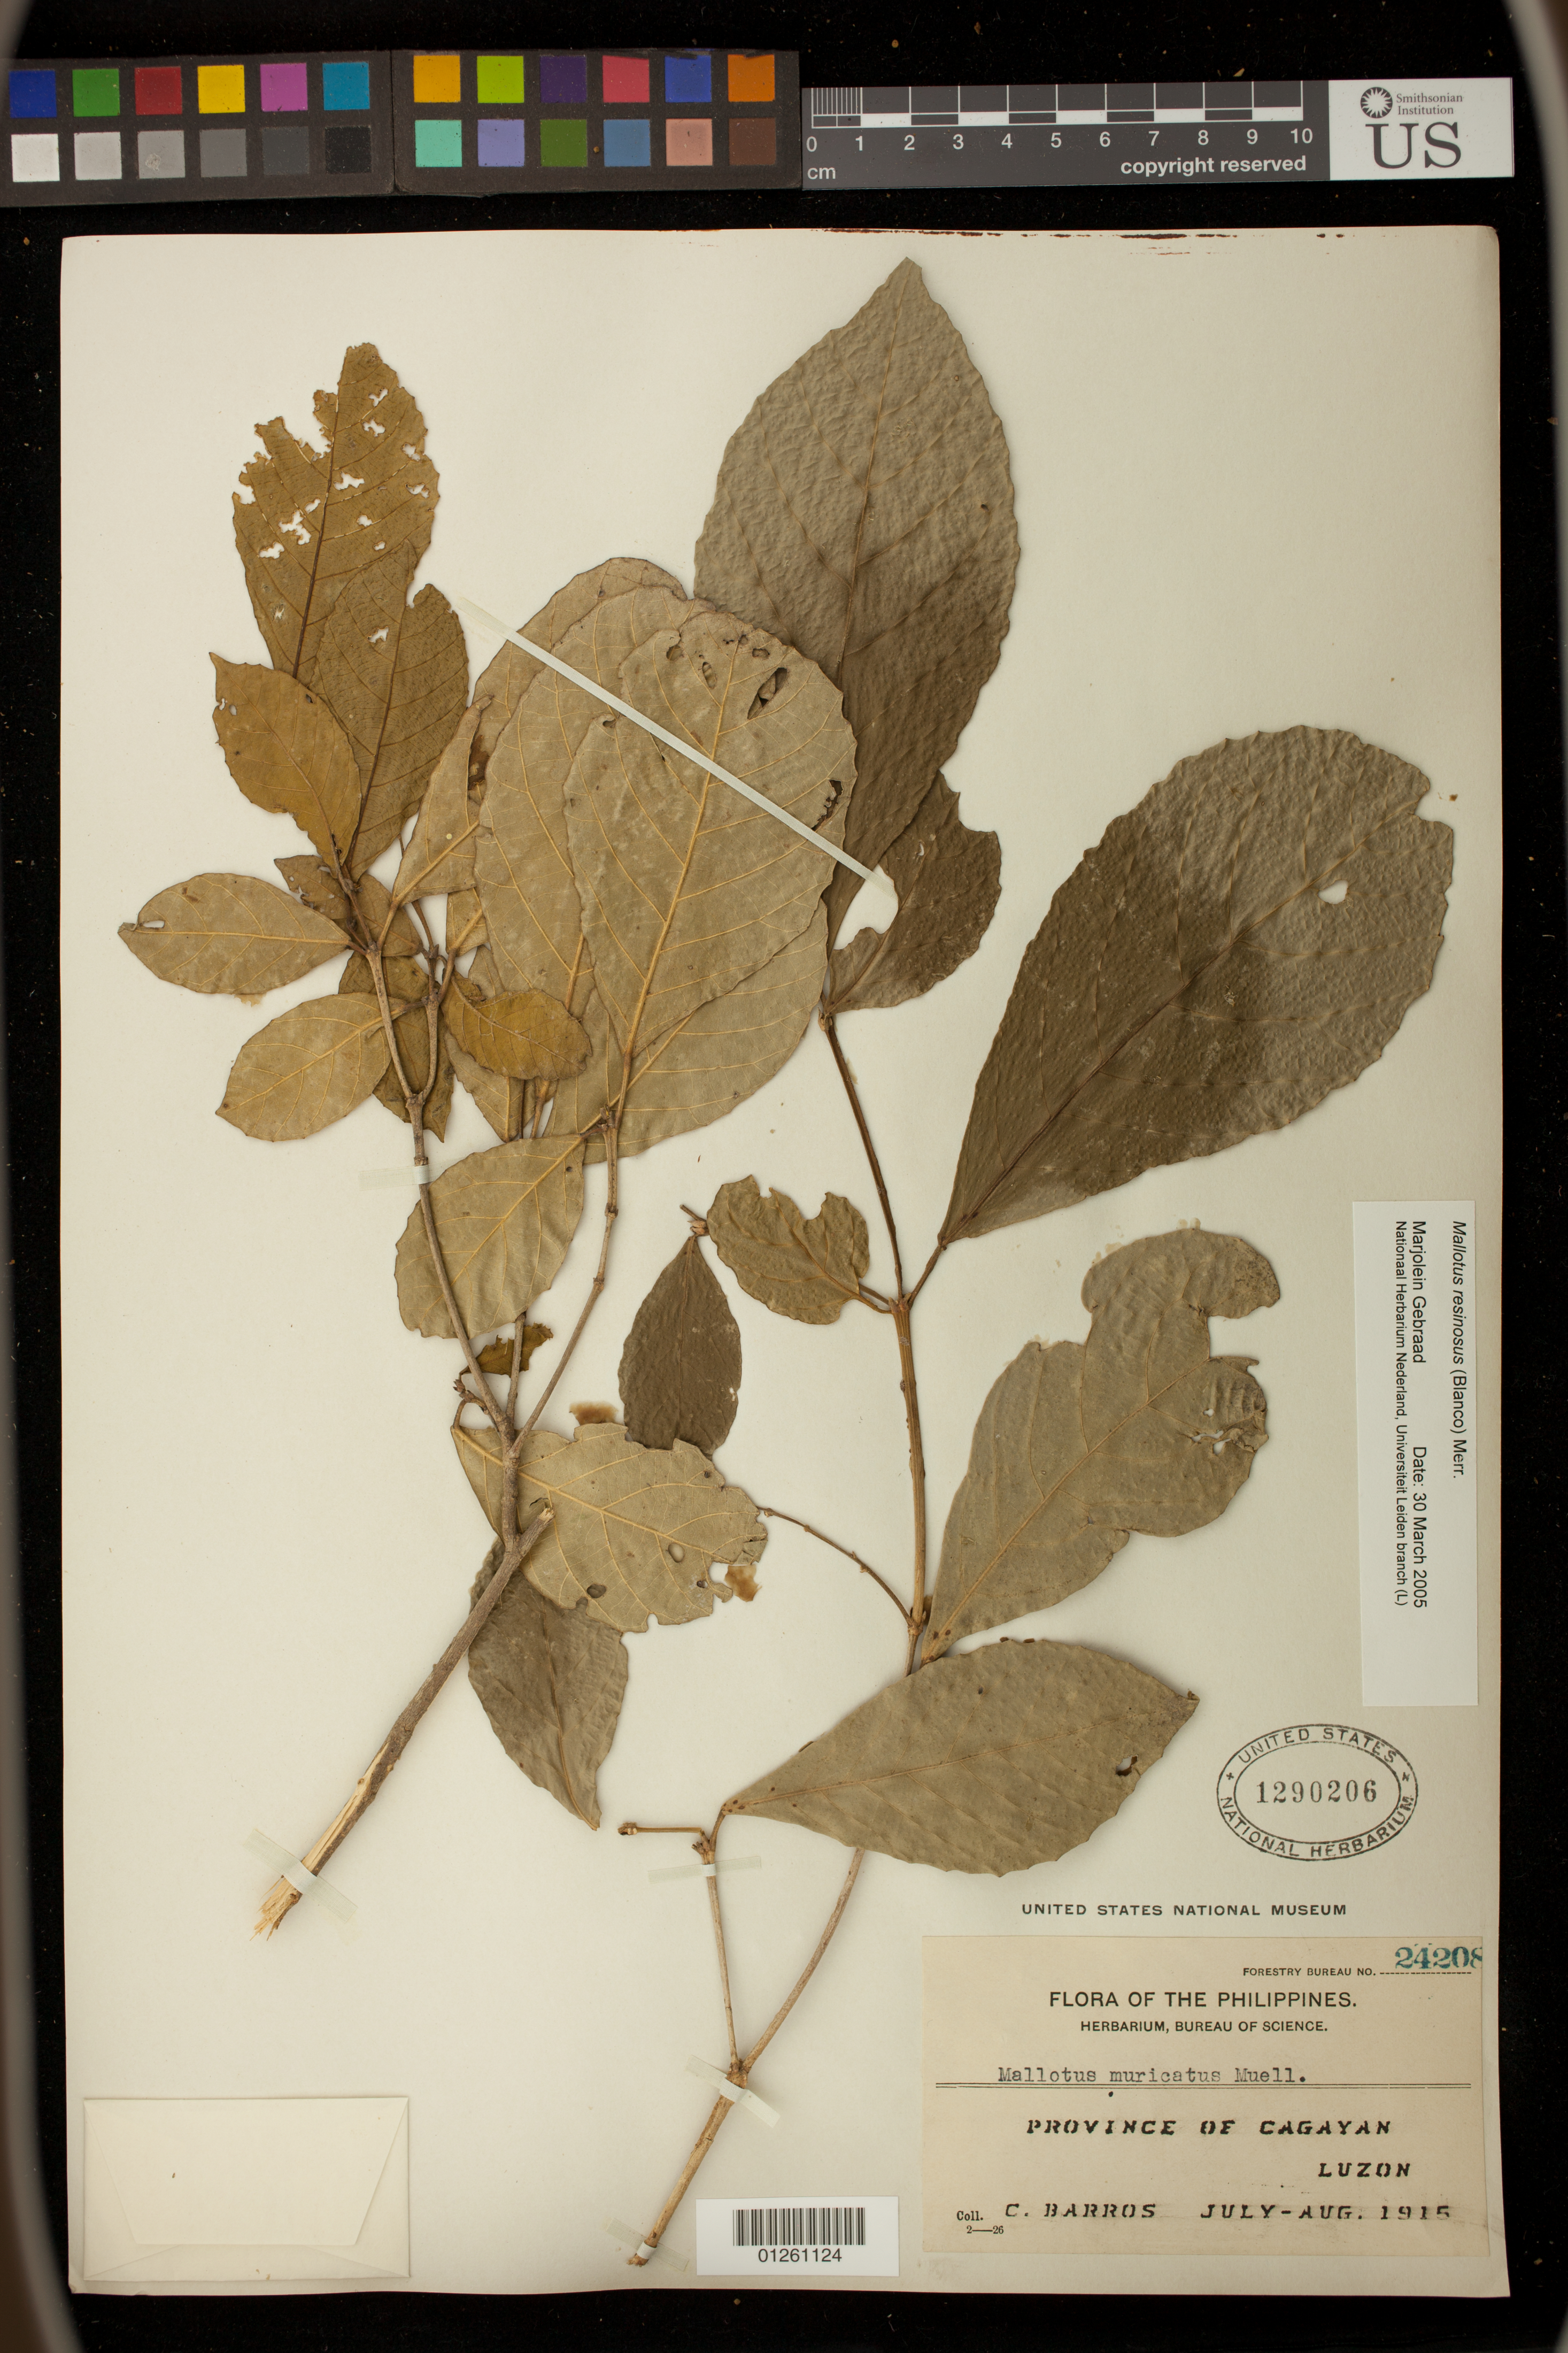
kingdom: Plantae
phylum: Tracheophyta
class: Magnoliopsida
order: Malpighiales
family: Euphorbiaceae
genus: Mallotus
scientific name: Mallotus resinosus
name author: (Blanco) Merr.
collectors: C. Barros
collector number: For. Bur. 24208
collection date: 1915-07/1915-08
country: Philippines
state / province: Cagayan Valley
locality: Province of Cagayan, Luzon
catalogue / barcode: US 1290206